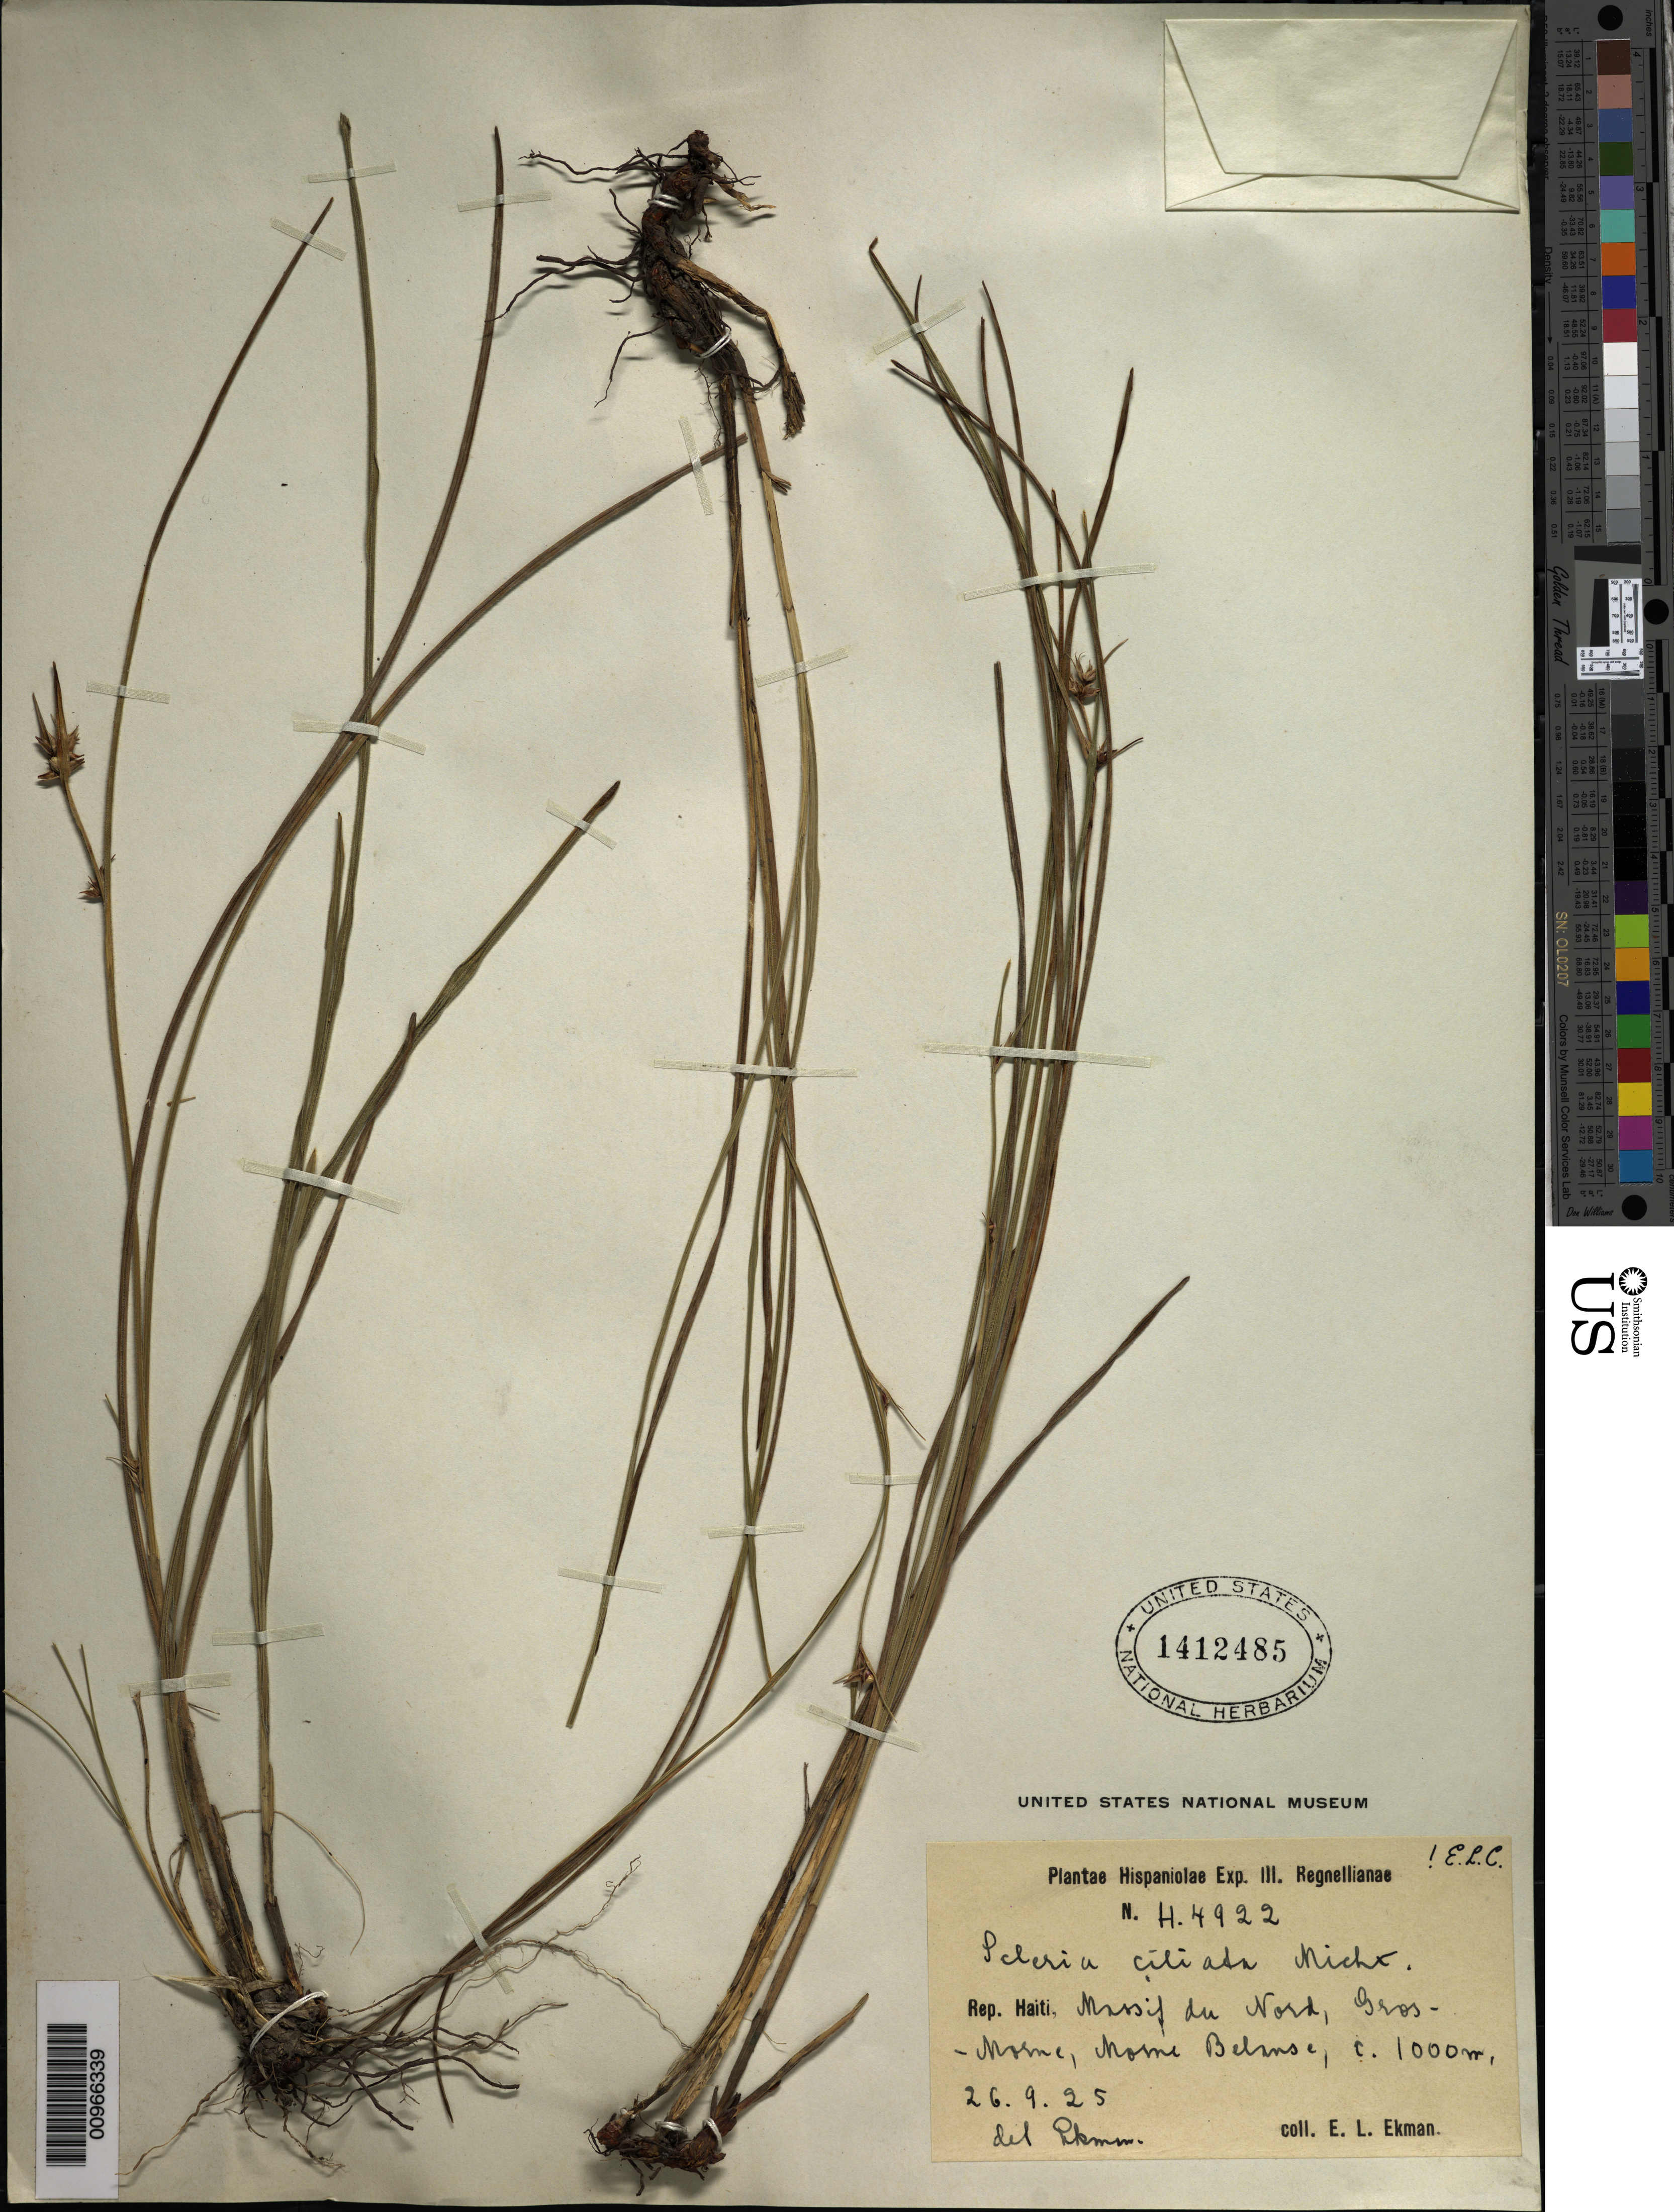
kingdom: Plantae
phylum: Tracheophyta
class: Liliopsida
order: Poales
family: Cyperaceae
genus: Scleria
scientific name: Scleria ciliata var. ciliata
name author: Michx.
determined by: Core, E. L.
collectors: E. L. Ekman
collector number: H 4922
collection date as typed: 26 Sep 1925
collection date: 1925-09-26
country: Haiti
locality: Massif du Nord, Gros Morne, Morne Belanse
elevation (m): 1000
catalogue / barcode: US 1412485